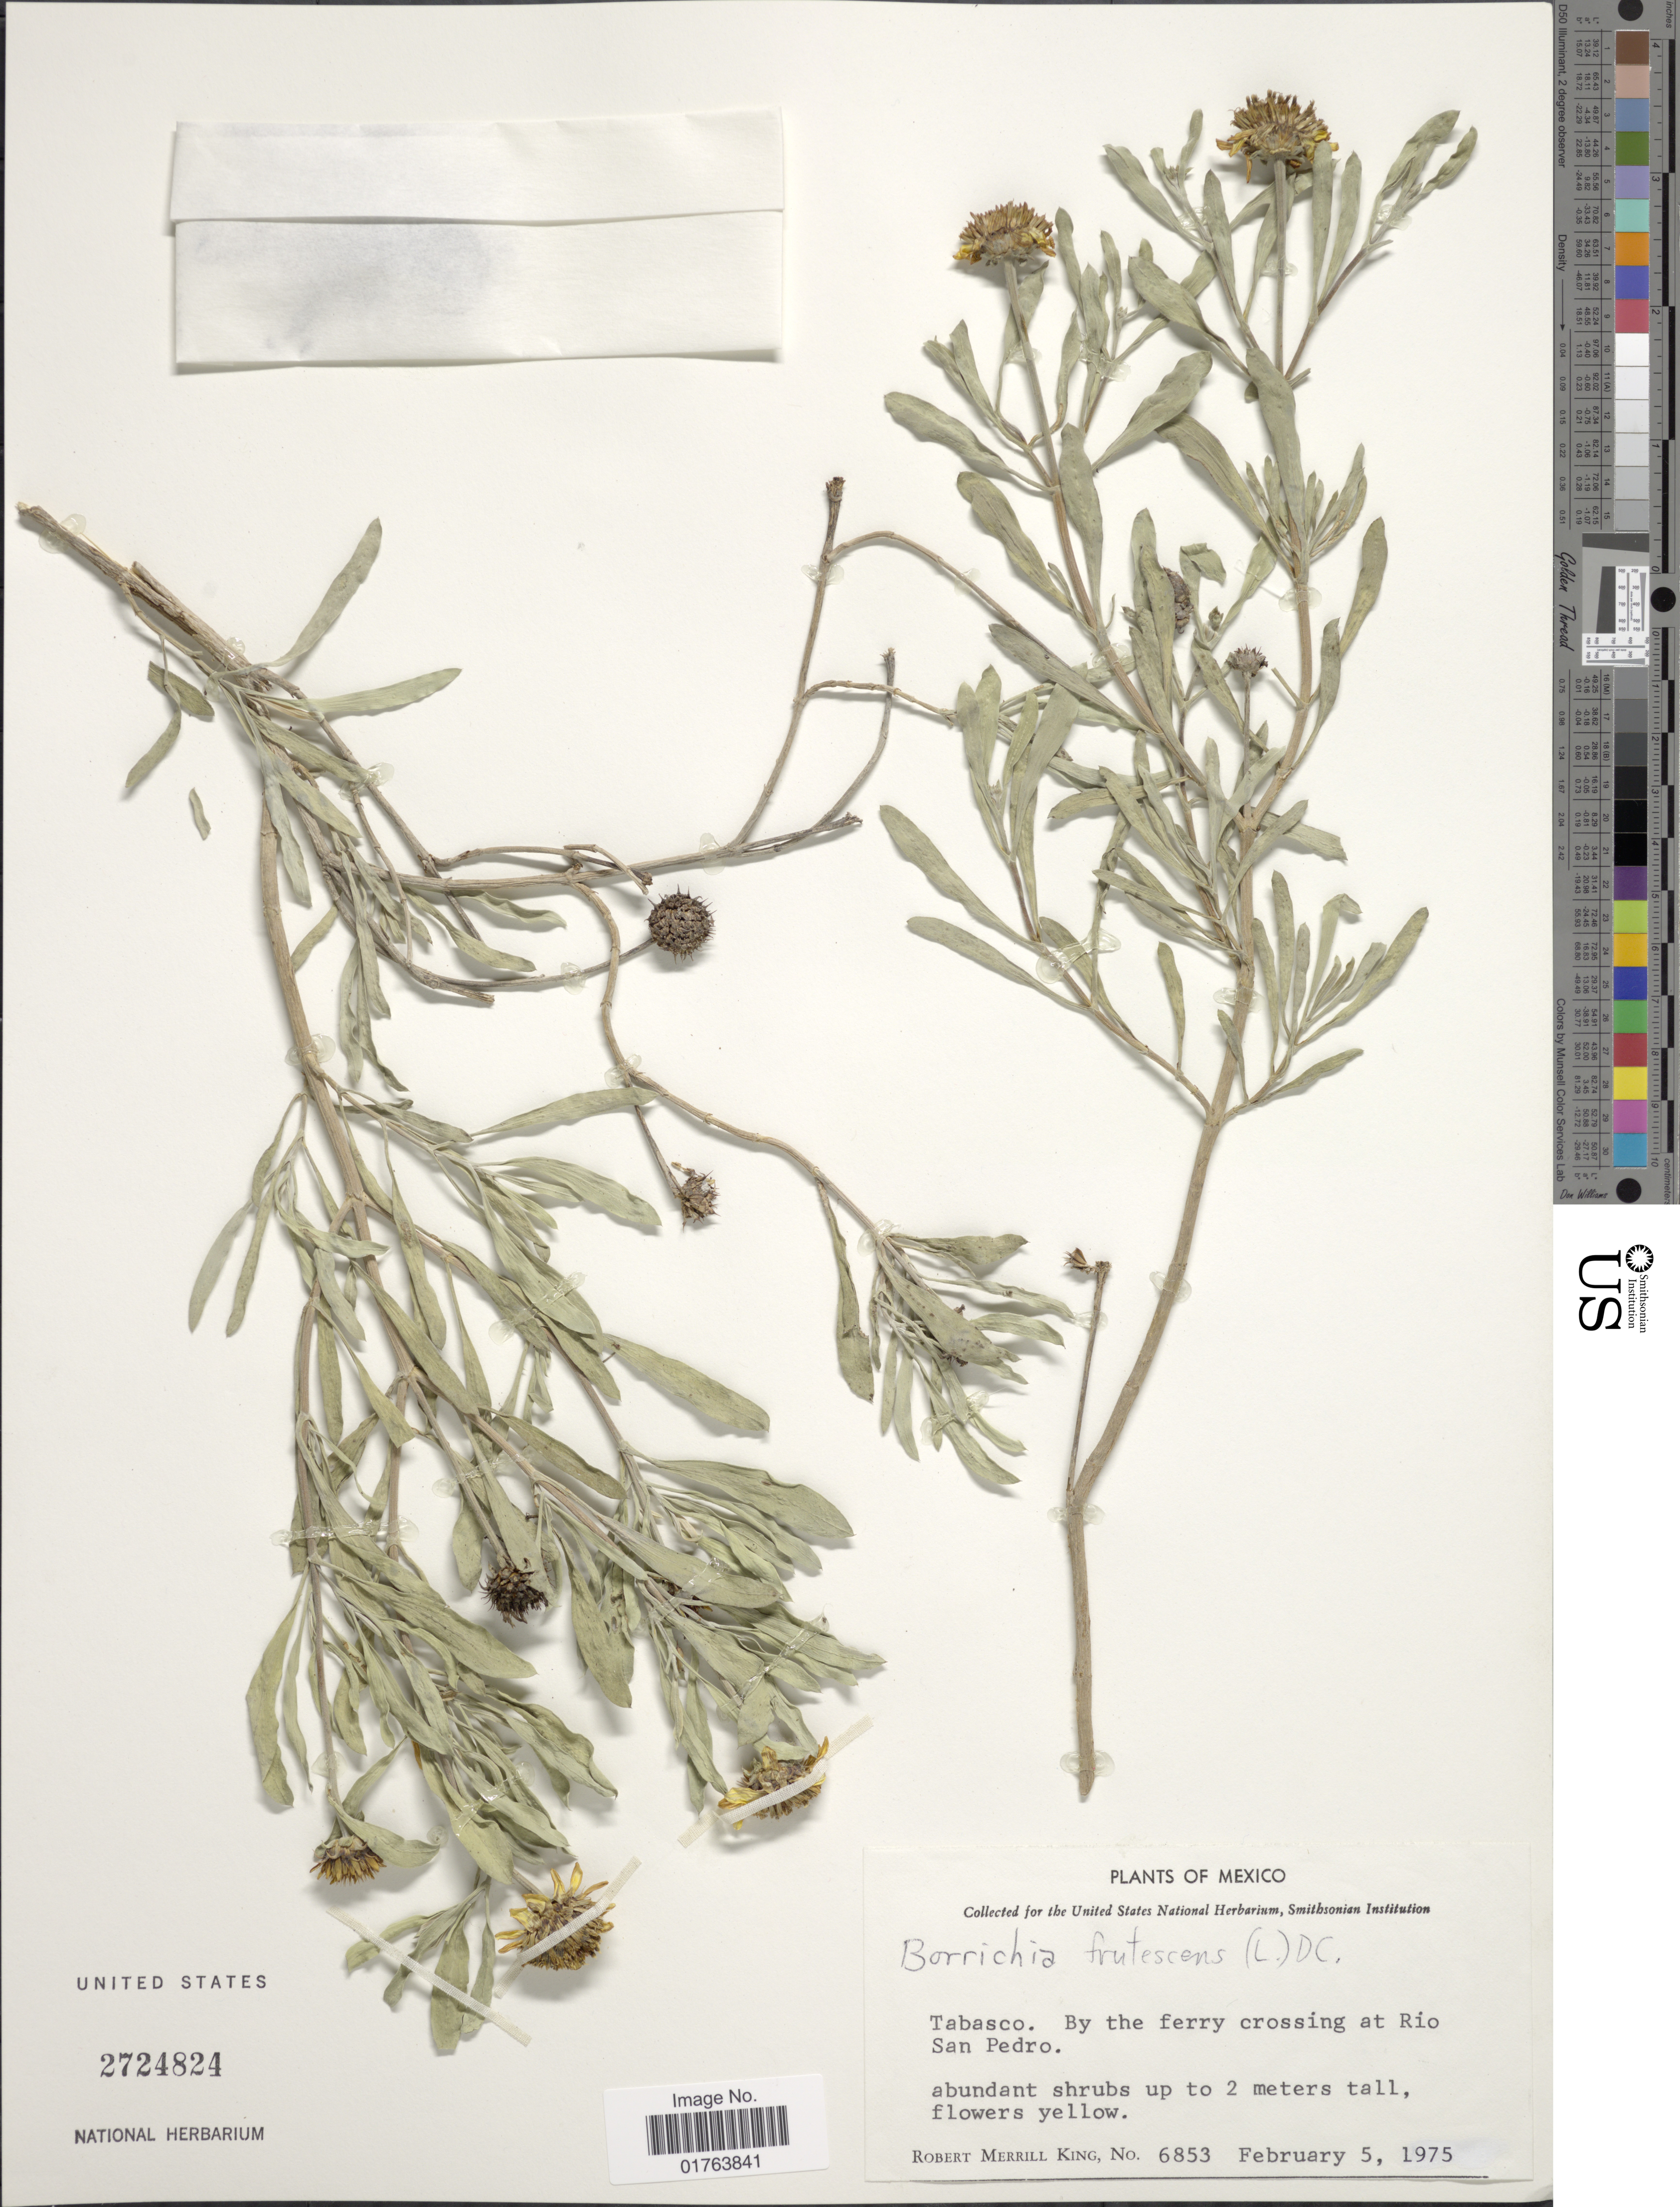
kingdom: Plantae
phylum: Tracheophyta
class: Magnoliopsida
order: Asterales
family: Asteraceae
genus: Borrichia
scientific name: Borrichia frutescens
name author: (L.) DC.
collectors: R. M. King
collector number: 6853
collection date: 1975-02-05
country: Mexico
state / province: Tabasco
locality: By the ferry crossing at Rio San Pedro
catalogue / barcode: US 2724824